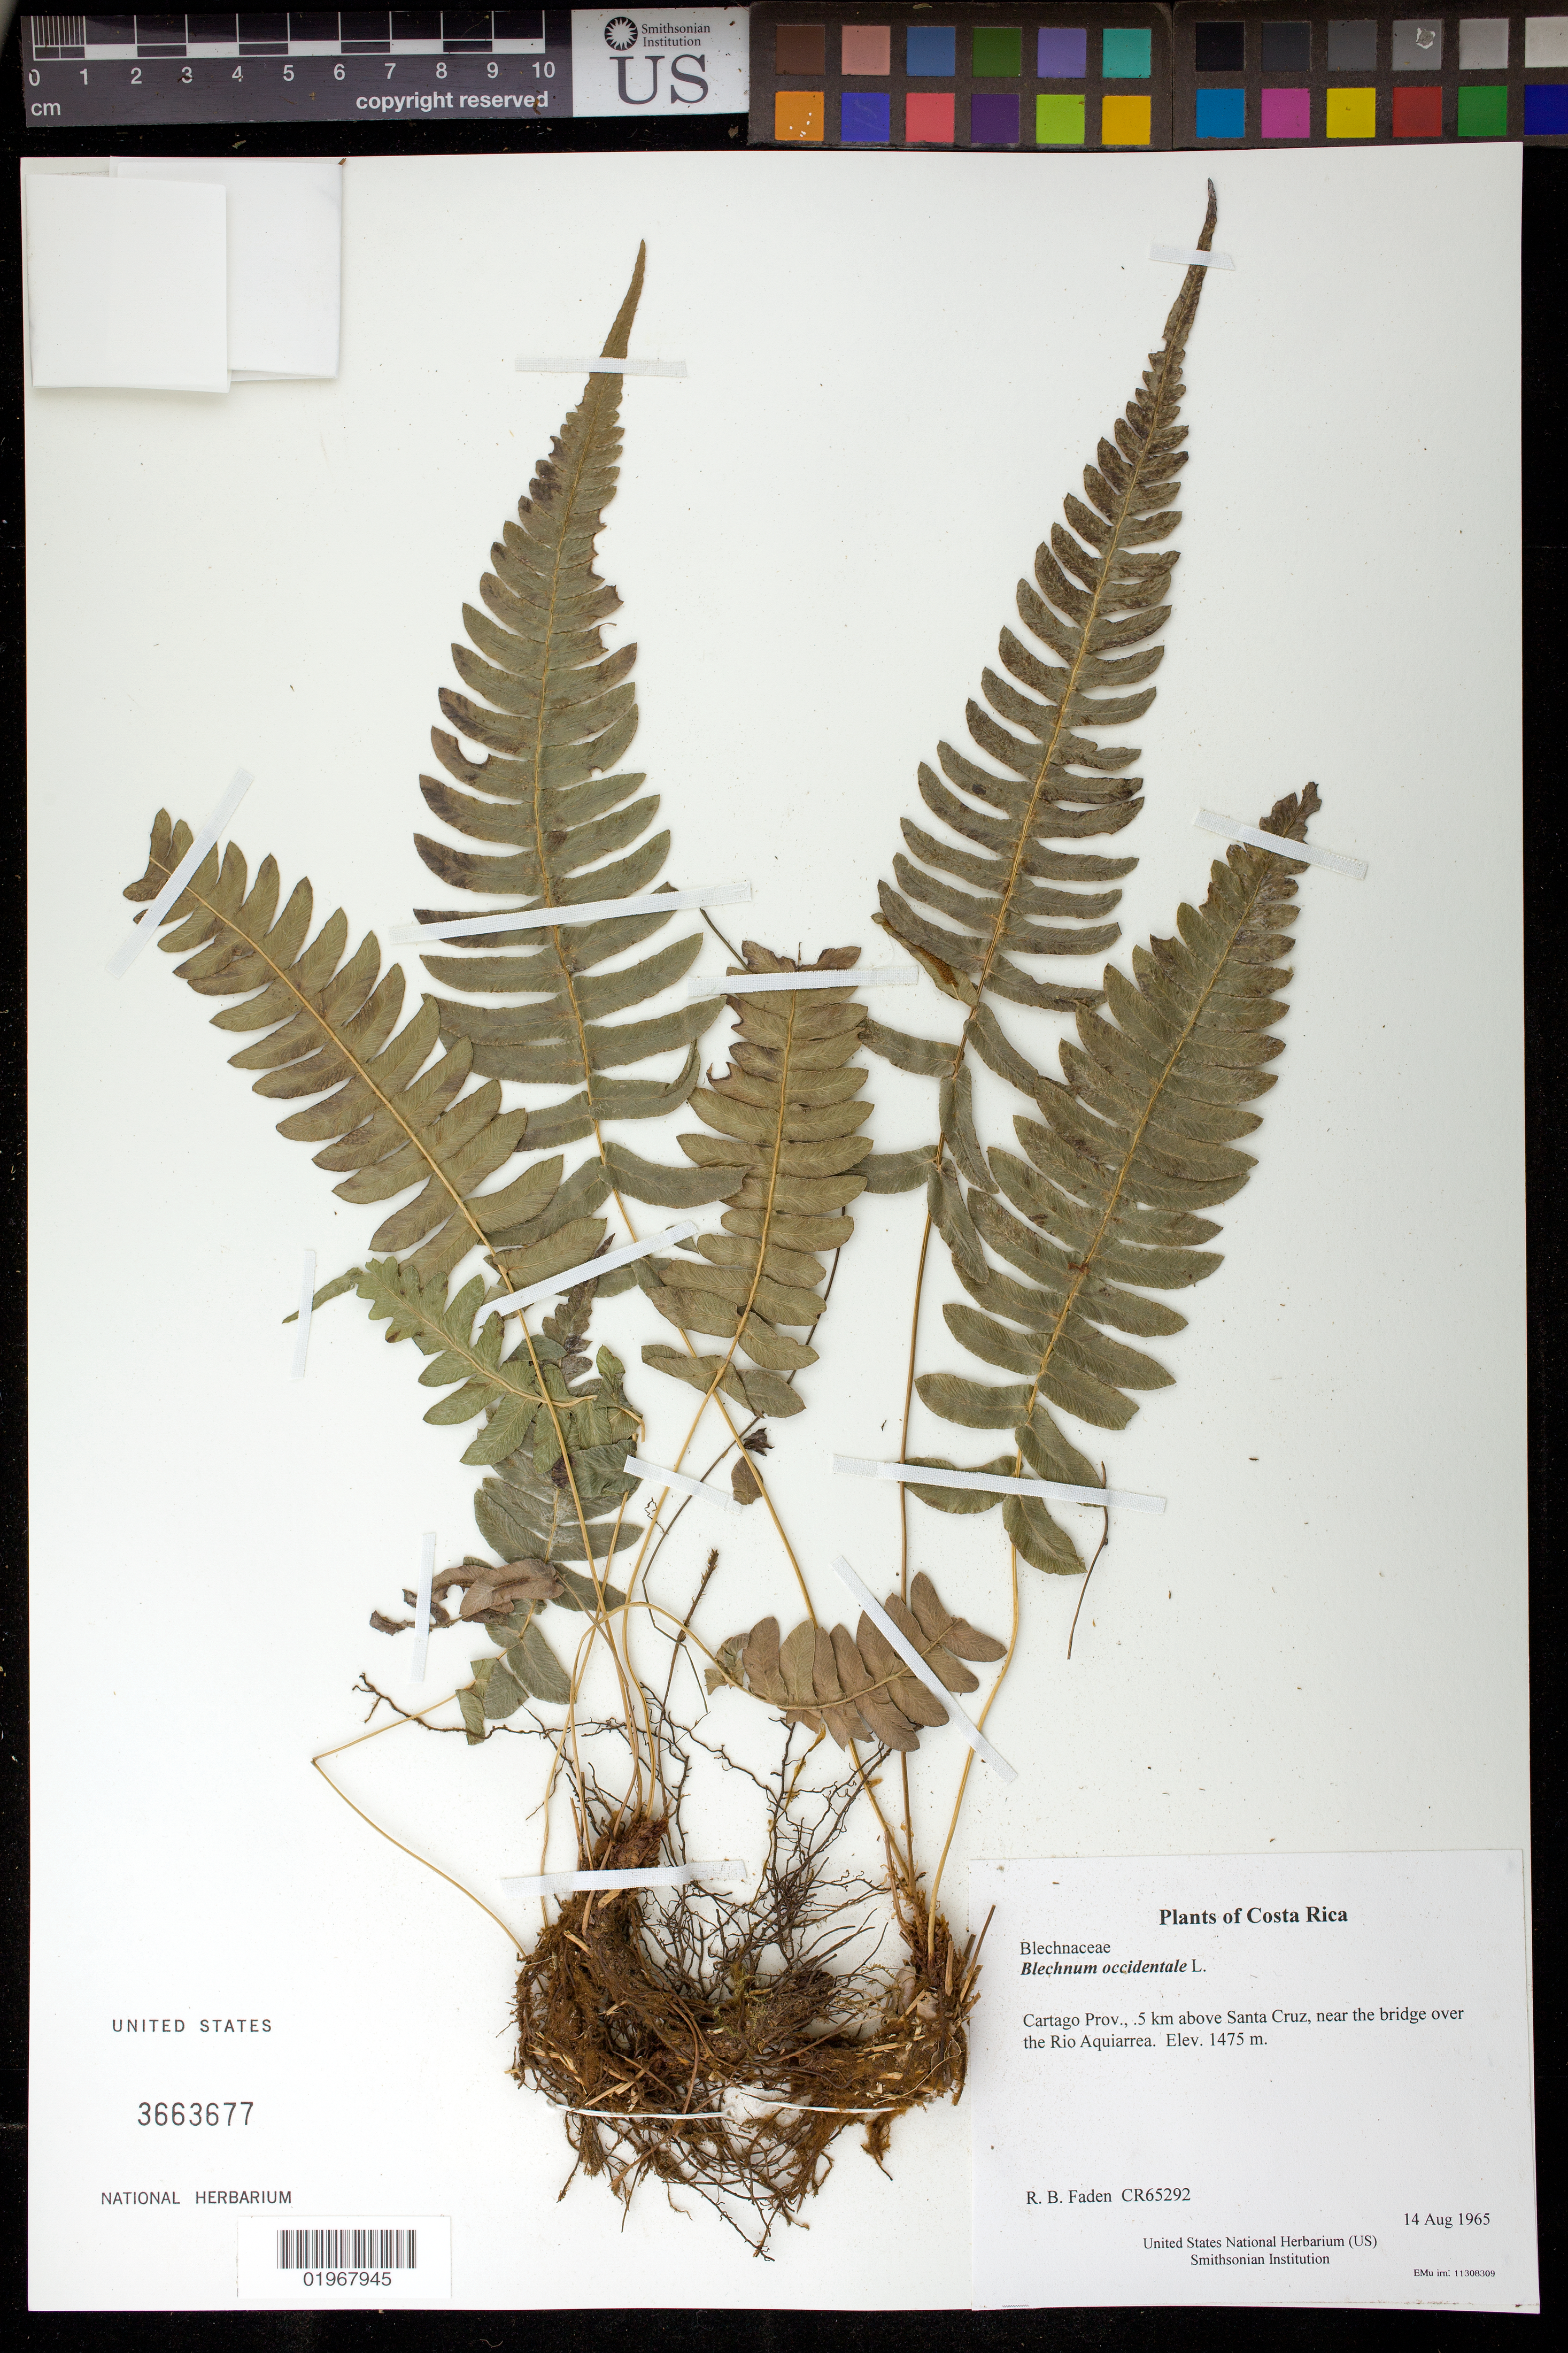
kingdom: Plantae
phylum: Tracheophyta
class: Polypodiopsida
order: Polypodiales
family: Blechnaceae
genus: Blechnum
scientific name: Blechnum occidentale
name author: L.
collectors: R. B. Faden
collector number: CR65292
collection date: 1965-08-14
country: Costa Rica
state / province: Cartago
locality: .5 km above Santa Cruz, near the bridge over the Rio Aquiarrea.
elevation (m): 1475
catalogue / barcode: US 3663677